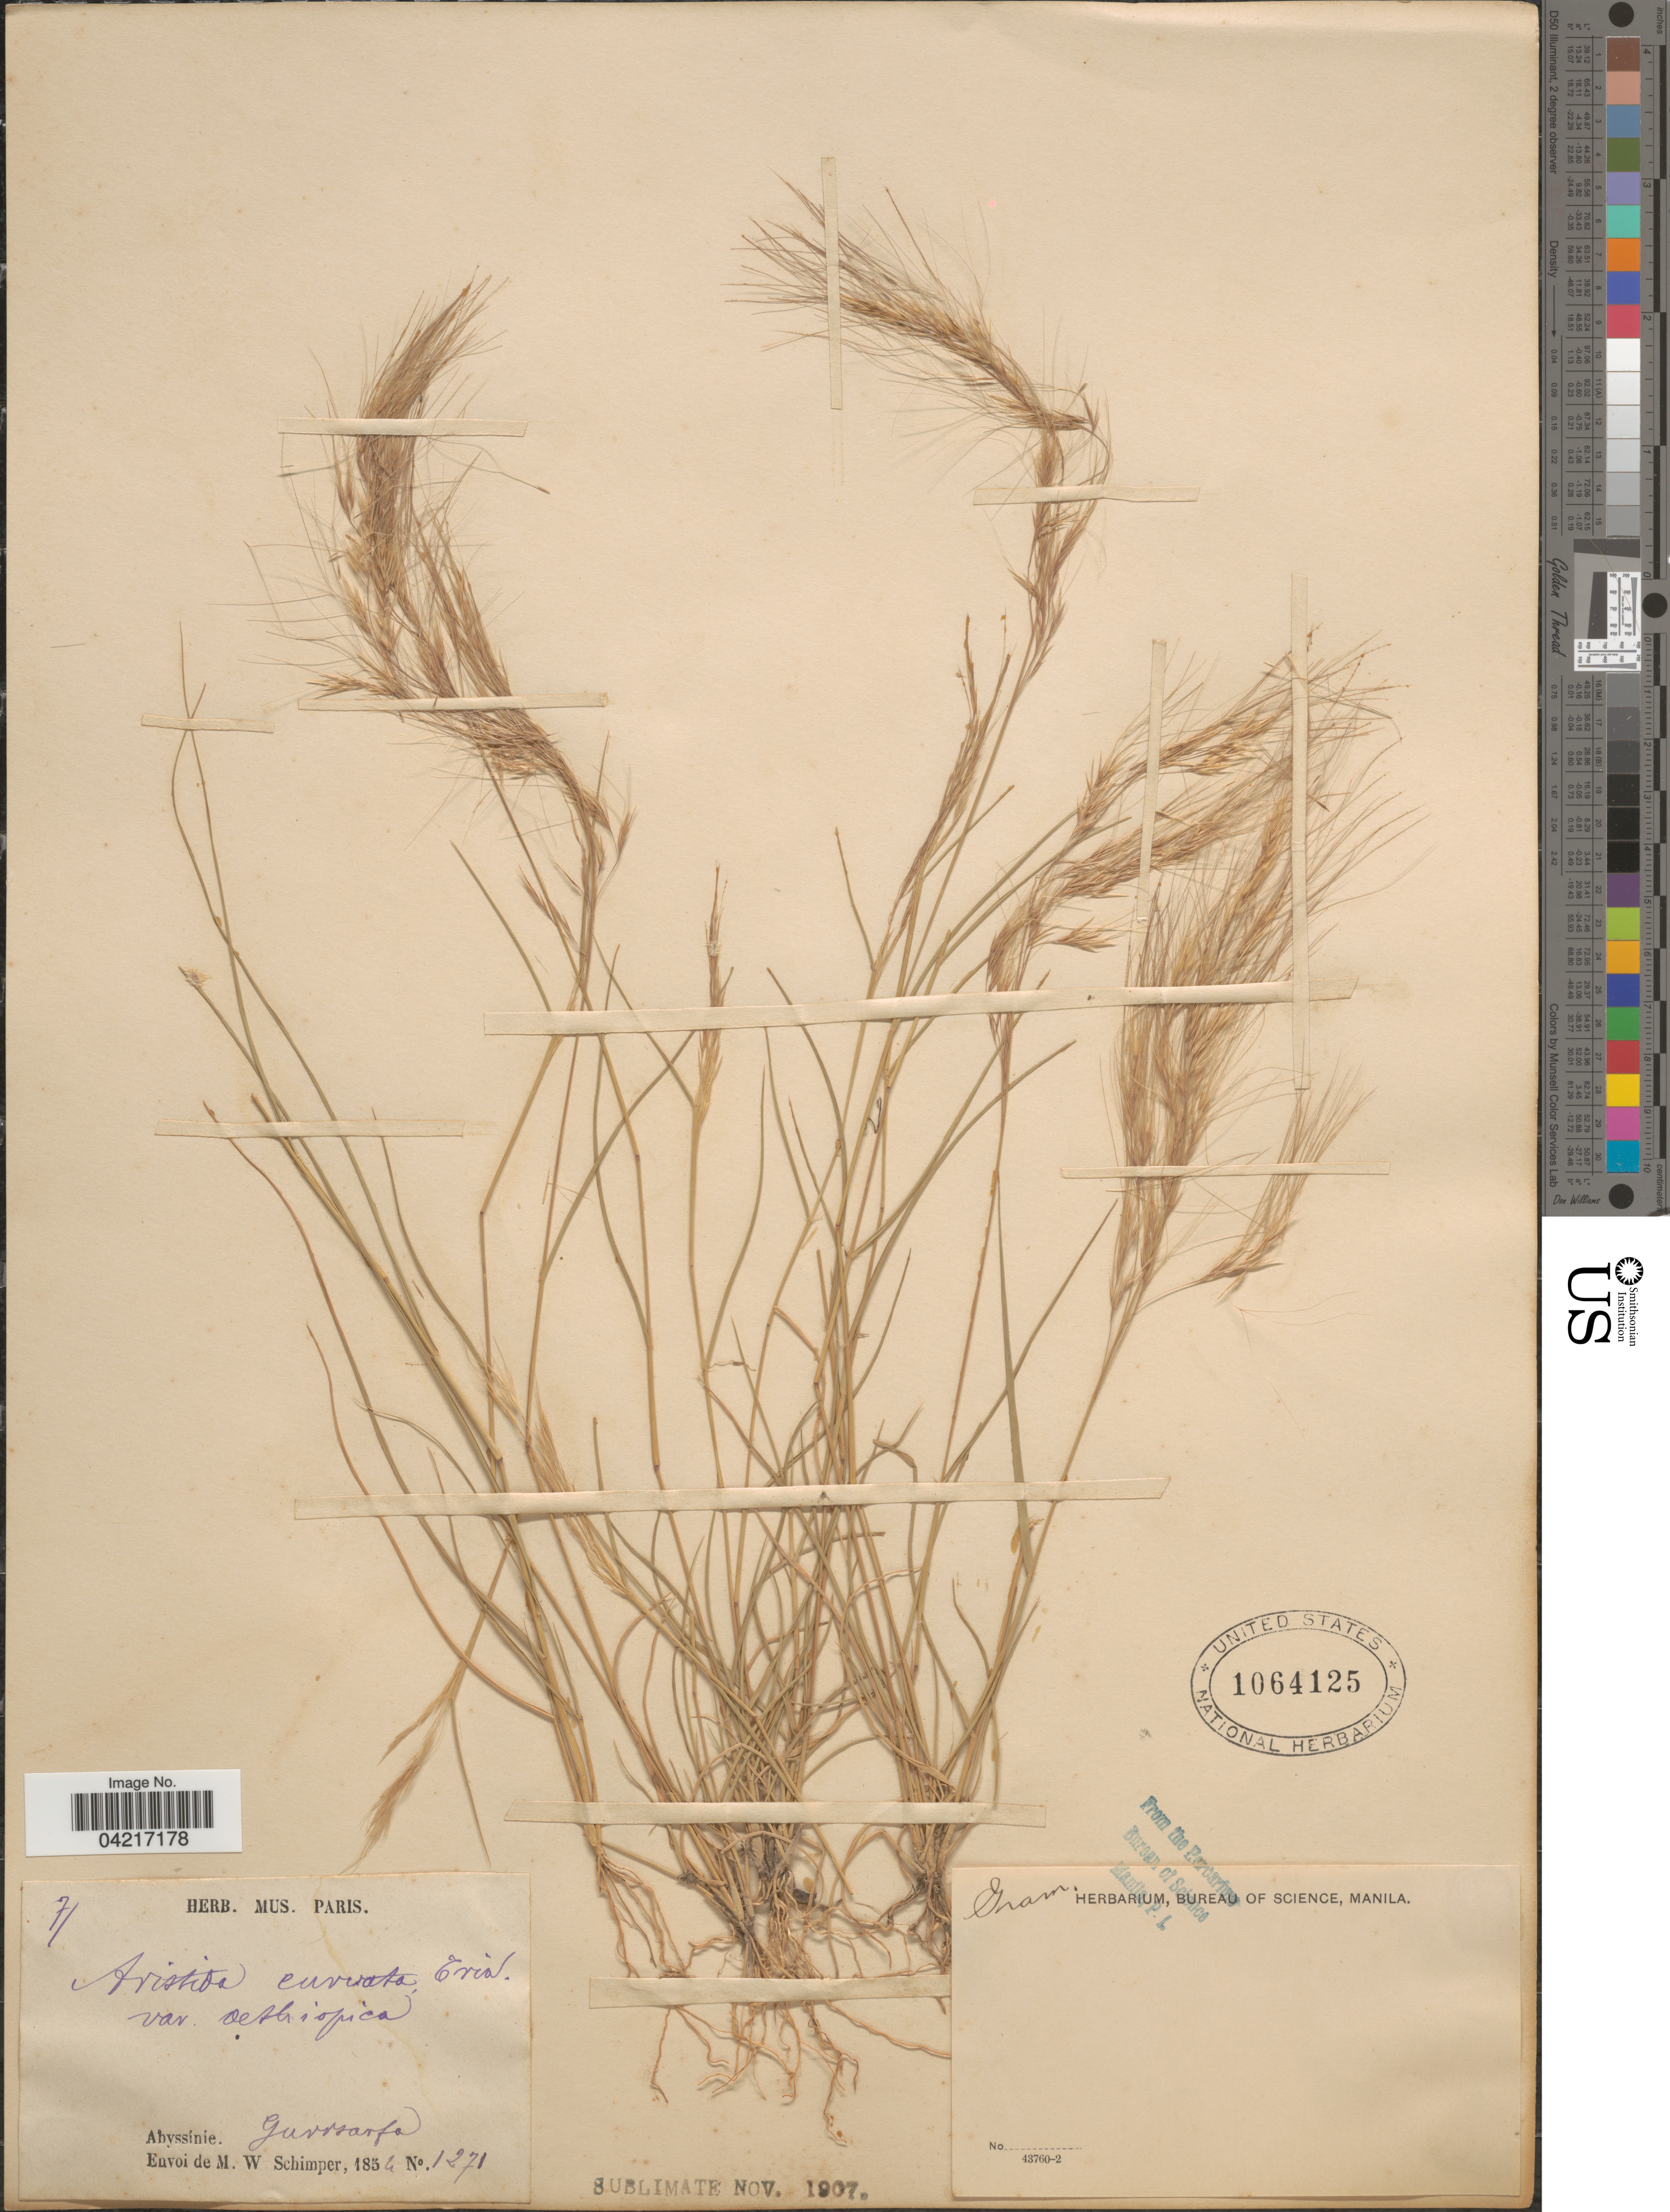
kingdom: Plantae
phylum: Tracheophyta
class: Liliopsida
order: Poales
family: Poaceae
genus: Aristida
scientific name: Aristida adscensionis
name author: L.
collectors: M. Schimper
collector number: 1271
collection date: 1854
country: Ethiopia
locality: Abysinie. Garrsarfa [interpreted].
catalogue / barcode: US 1064125